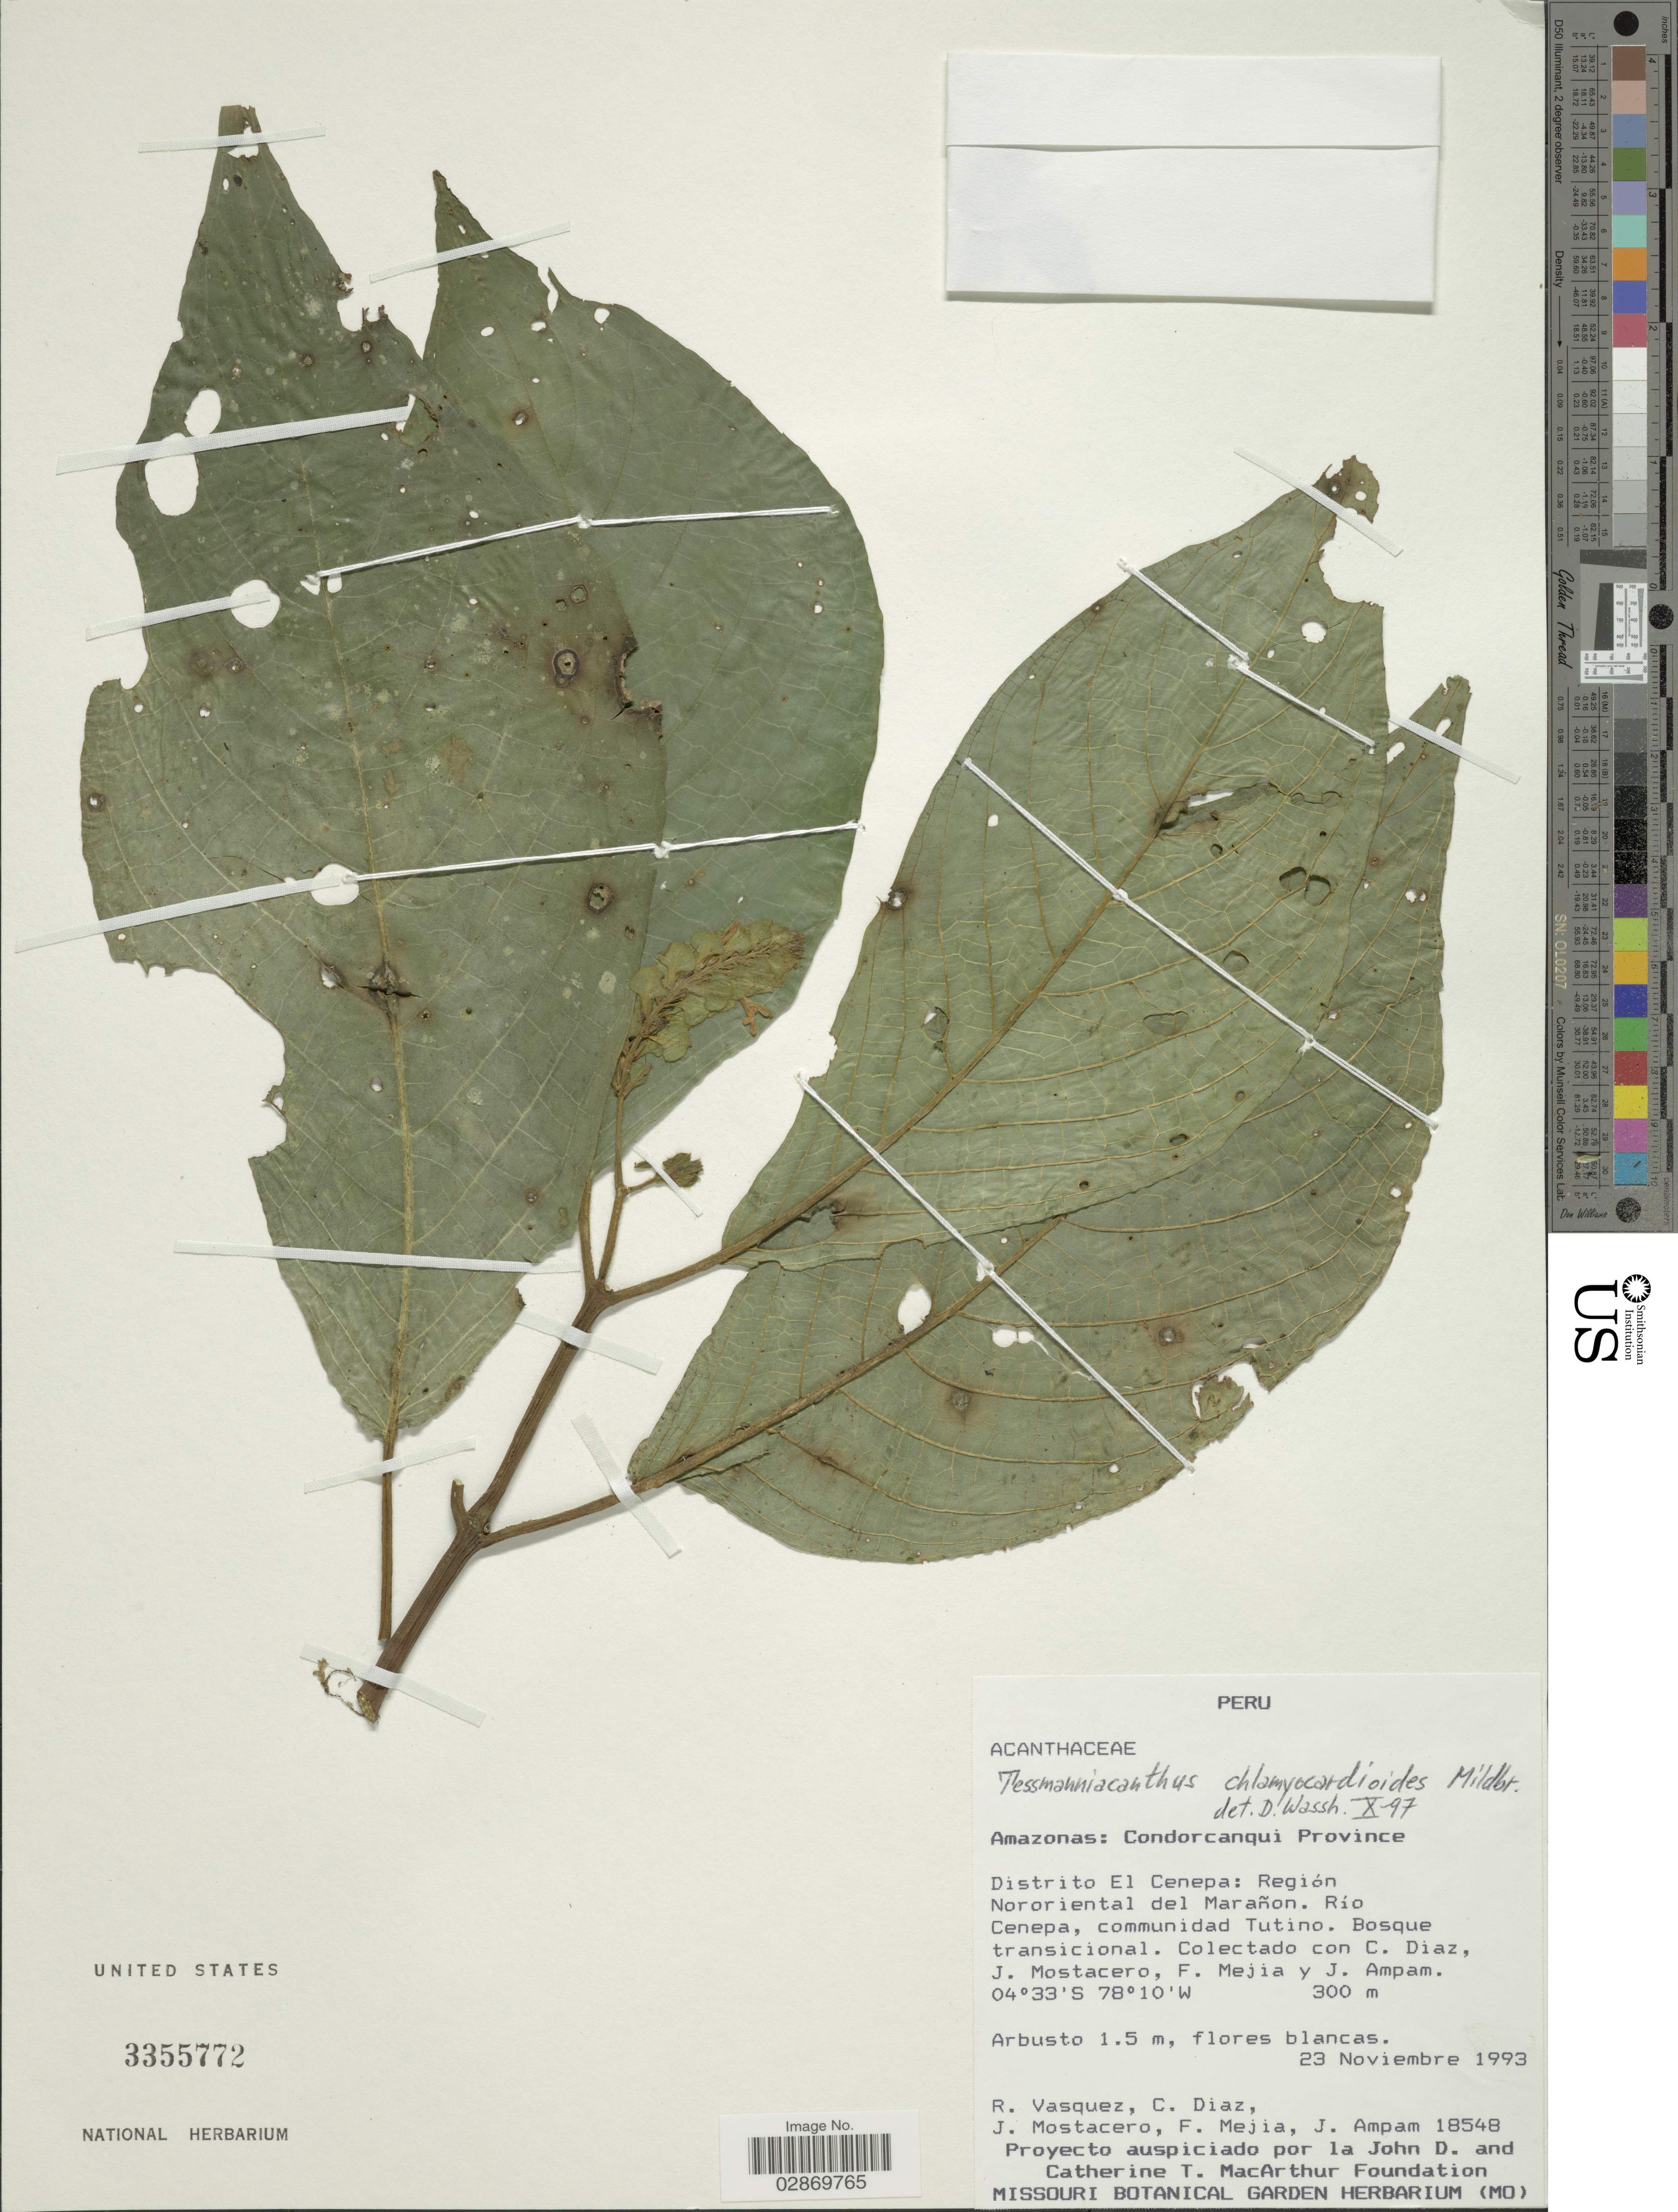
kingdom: Plantae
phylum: Tracheophyta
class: Magnoliopsida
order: Lamiales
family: Acanthaceae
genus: Tessmanniacanthus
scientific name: Tessmanniacanthus chlamydocardioides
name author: Mildbr.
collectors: R. Vasquez, C. Díaz, J. Mostacero, F. Mejia & J. Ampam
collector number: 18548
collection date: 1993-11-23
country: Peru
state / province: Amazonas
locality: Condorcanqui Province, Distrito El Cenepa, Región Nororiental del Marañon, Río Cenepa, communidad Tutino.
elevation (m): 300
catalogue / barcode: US 3355772